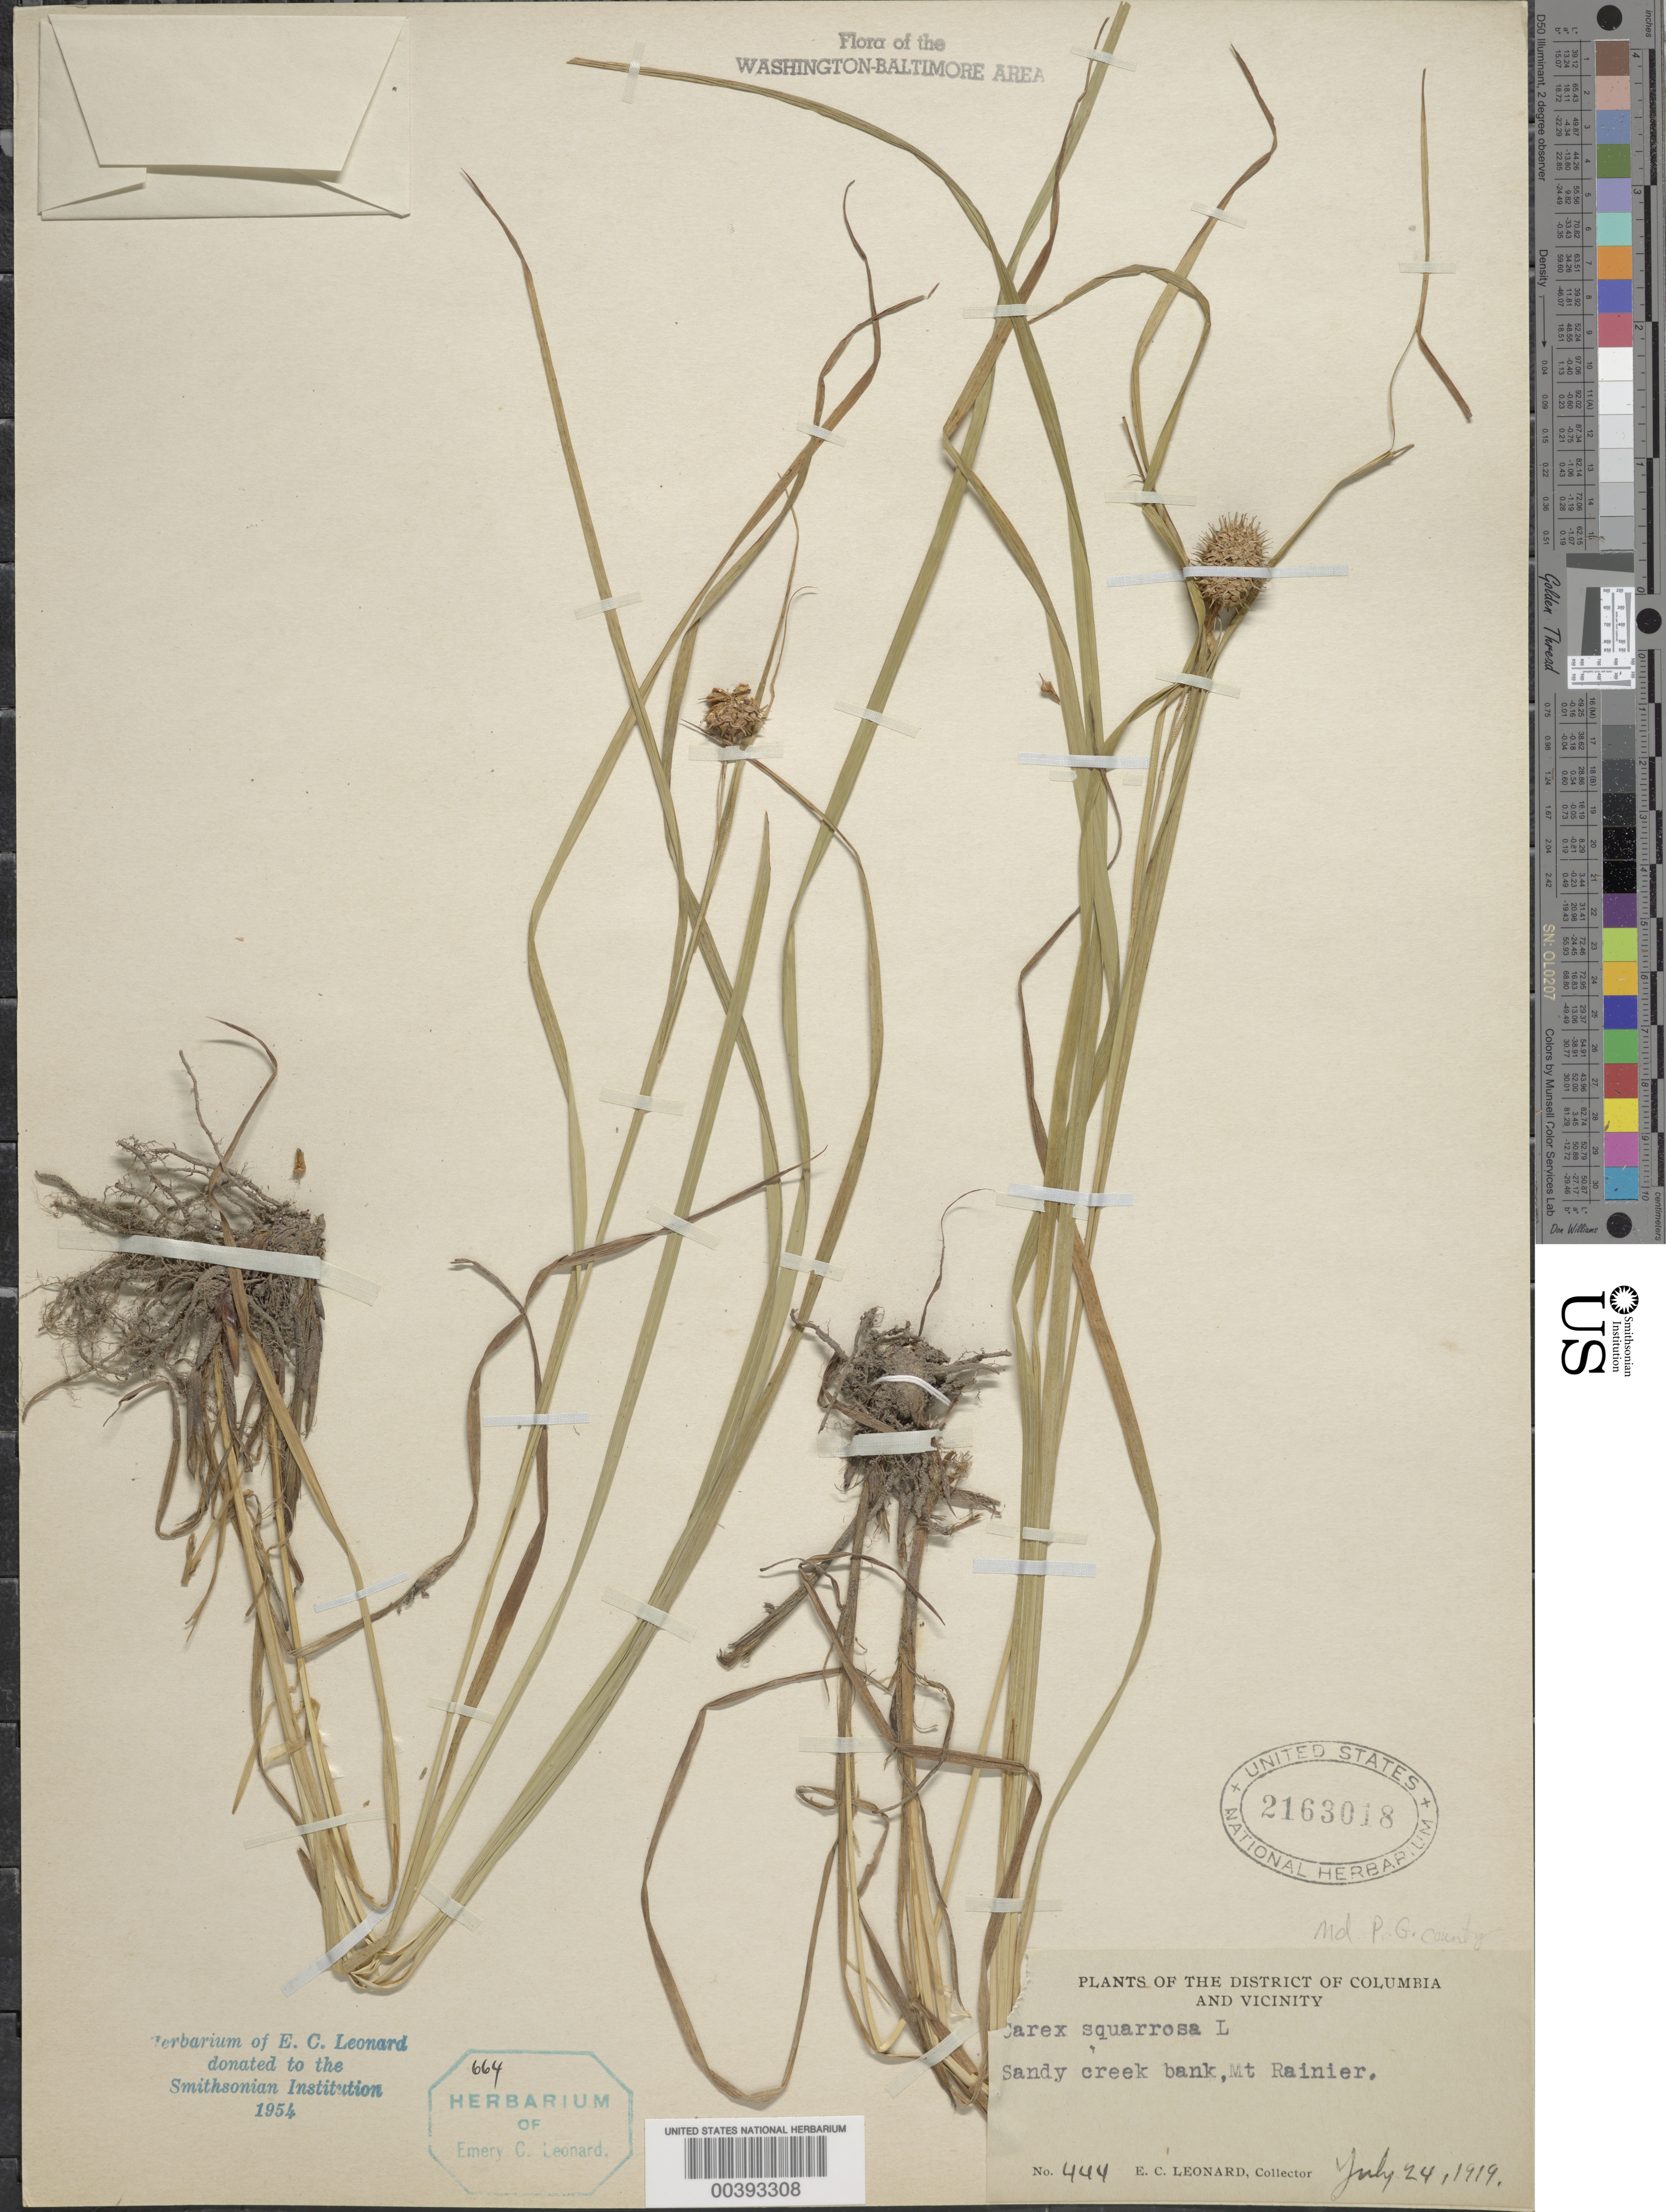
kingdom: Plantae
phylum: Tracheophyta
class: Liliopsida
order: Poales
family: Cyperaceae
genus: Carex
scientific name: Carex squarrosa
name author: L.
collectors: E. C. Leonard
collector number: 444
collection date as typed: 24 Jul 1919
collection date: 1919-07-24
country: United States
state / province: Maryland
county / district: Prince George's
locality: Mount Rainier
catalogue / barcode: US 2163018